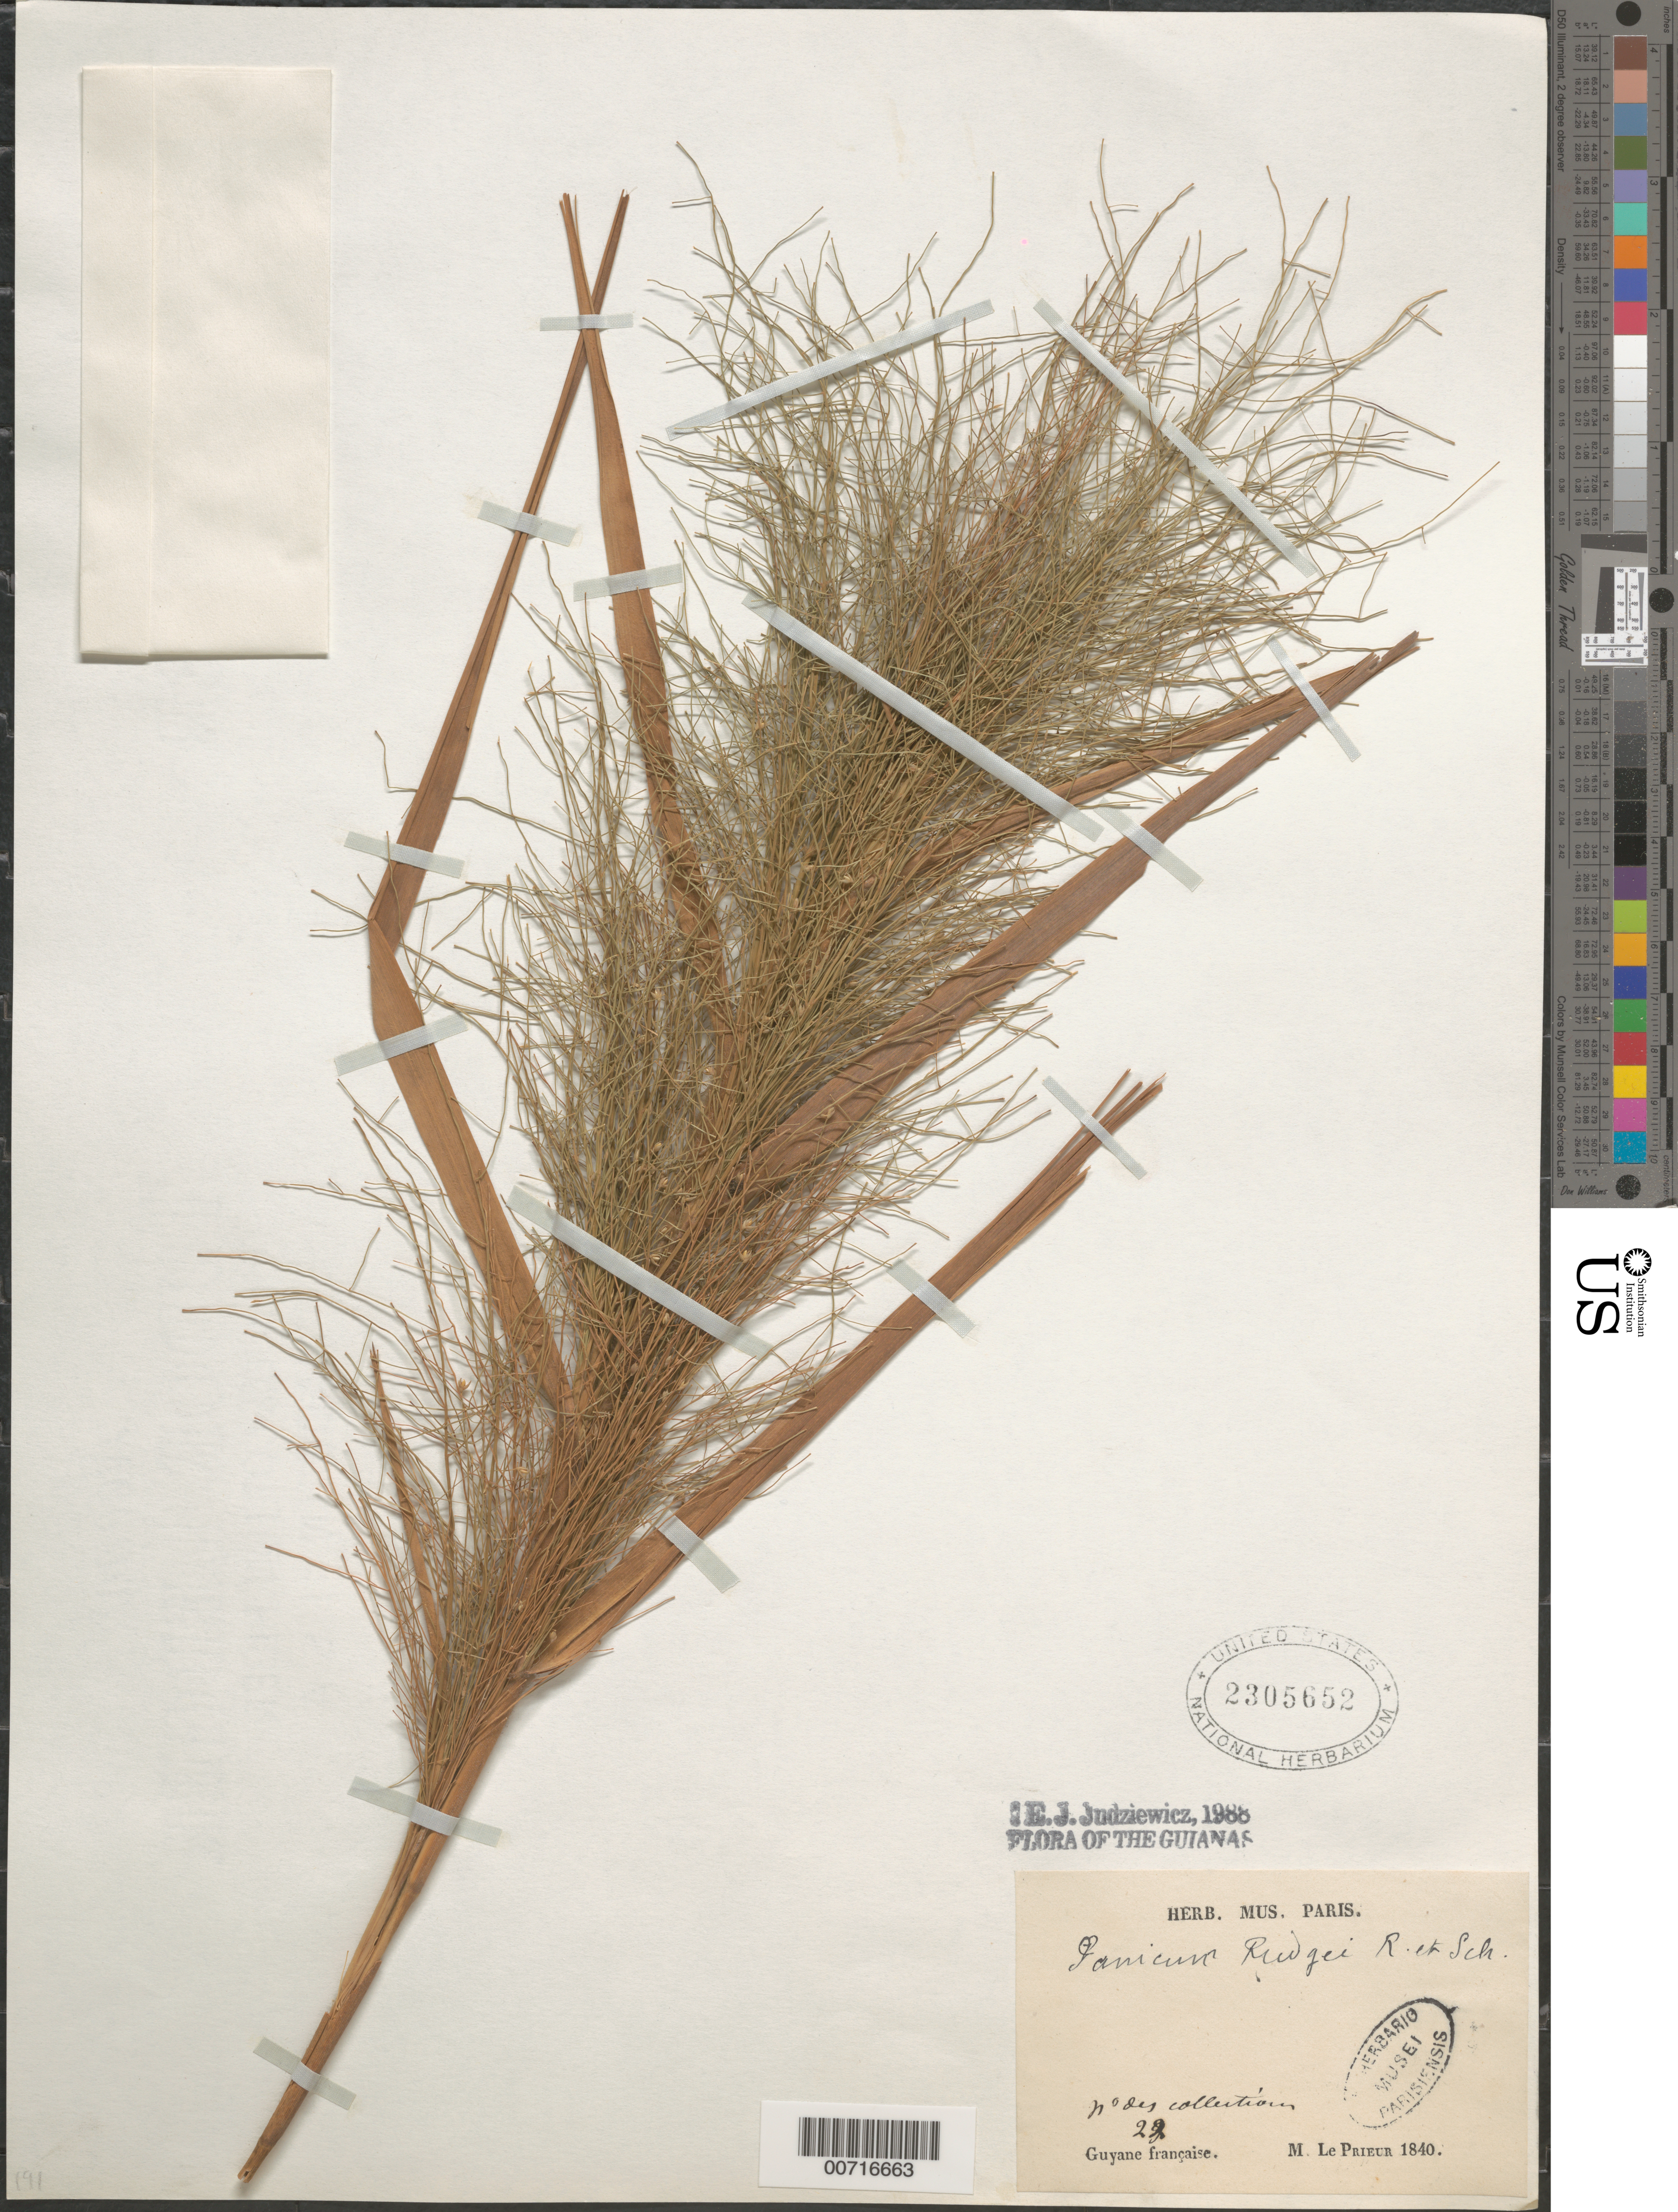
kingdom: Plantae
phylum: Tracheophyta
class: Liliopsida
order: Poales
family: Poaceae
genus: Panicum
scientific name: Panicum rudgei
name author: Roem. & Schult.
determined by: Judziewicz, E. J.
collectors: F. M. R. Leprieur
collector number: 22 ?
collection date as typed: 1840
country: French Guiana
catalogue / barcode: US 2305652